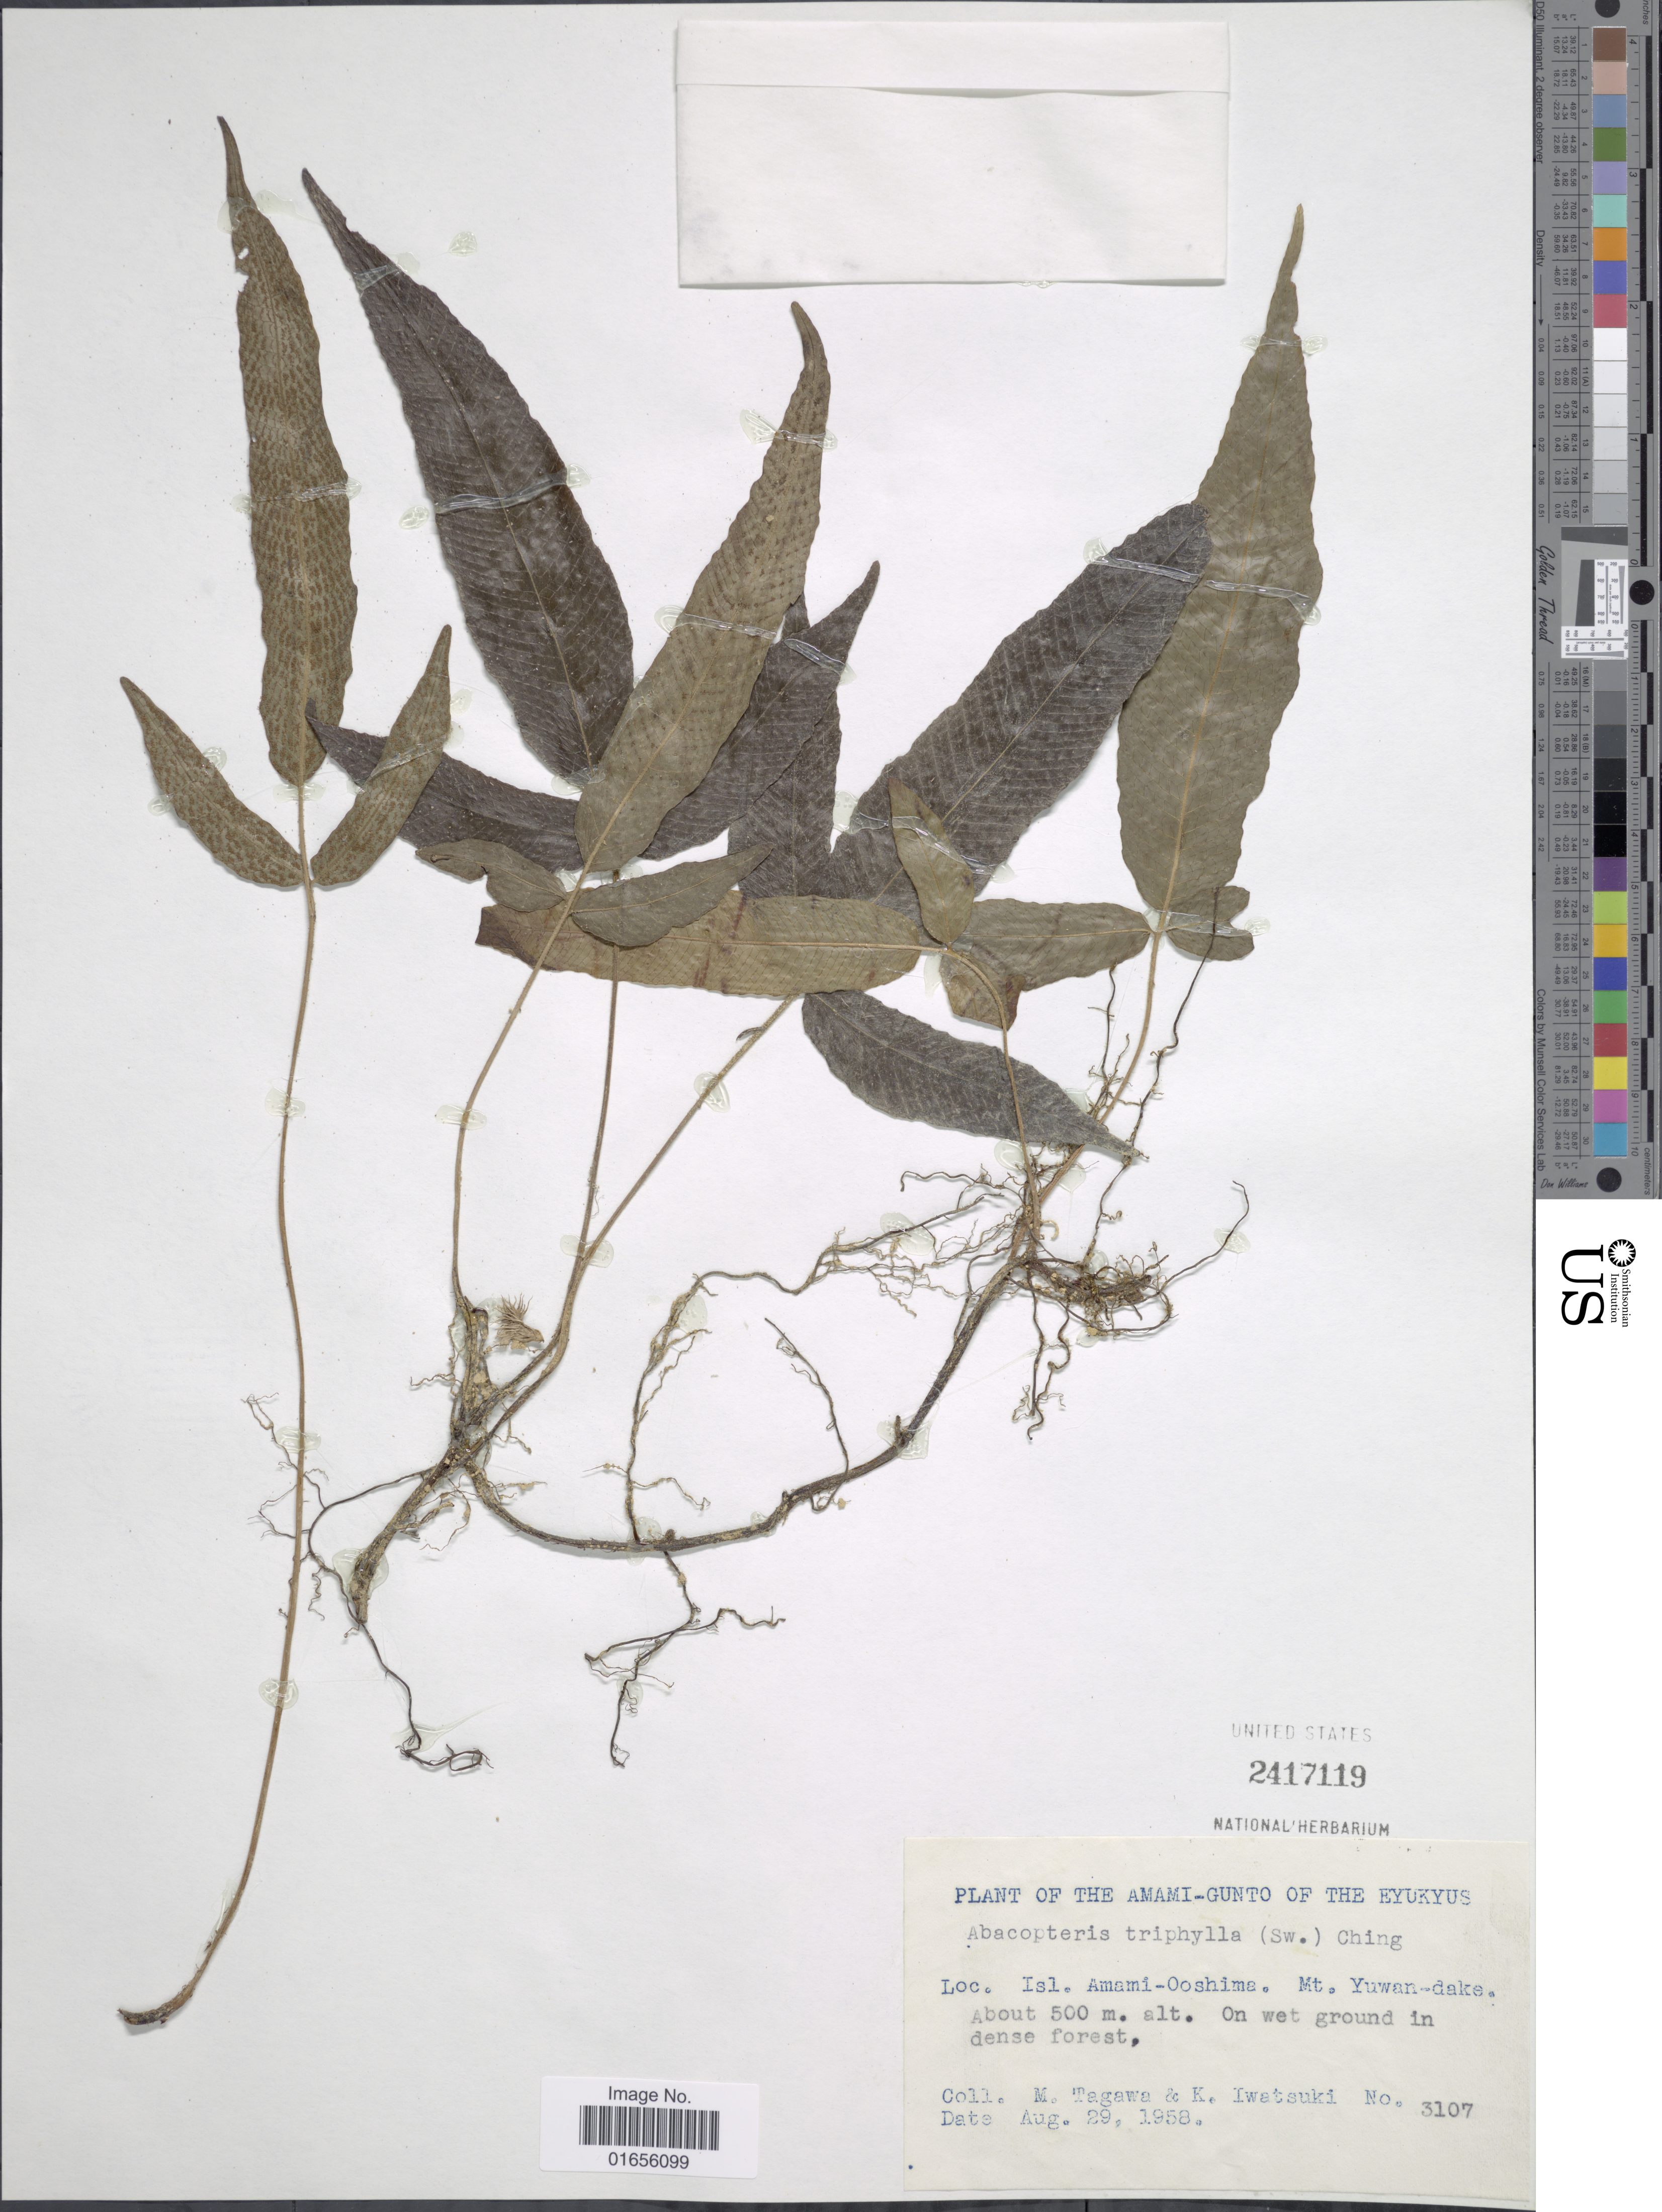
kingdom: Plantae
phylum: Tracheophyta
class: Polypodiopsida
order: Polypodiales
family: Thelypteridaceae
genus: Pronephrium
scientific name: Pronephrium triphyllum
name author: (Sw.) Holttum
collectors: M. Tagawa & K. Iwatsuki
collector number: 3107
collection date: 1958-08-29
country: Japan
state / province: Okinawa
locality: Amami - Gunto of the Ryukyus. Isl. Amami - Ooshima. Mt. Yuwan-dake.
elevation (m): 500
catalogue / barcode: US 2417119